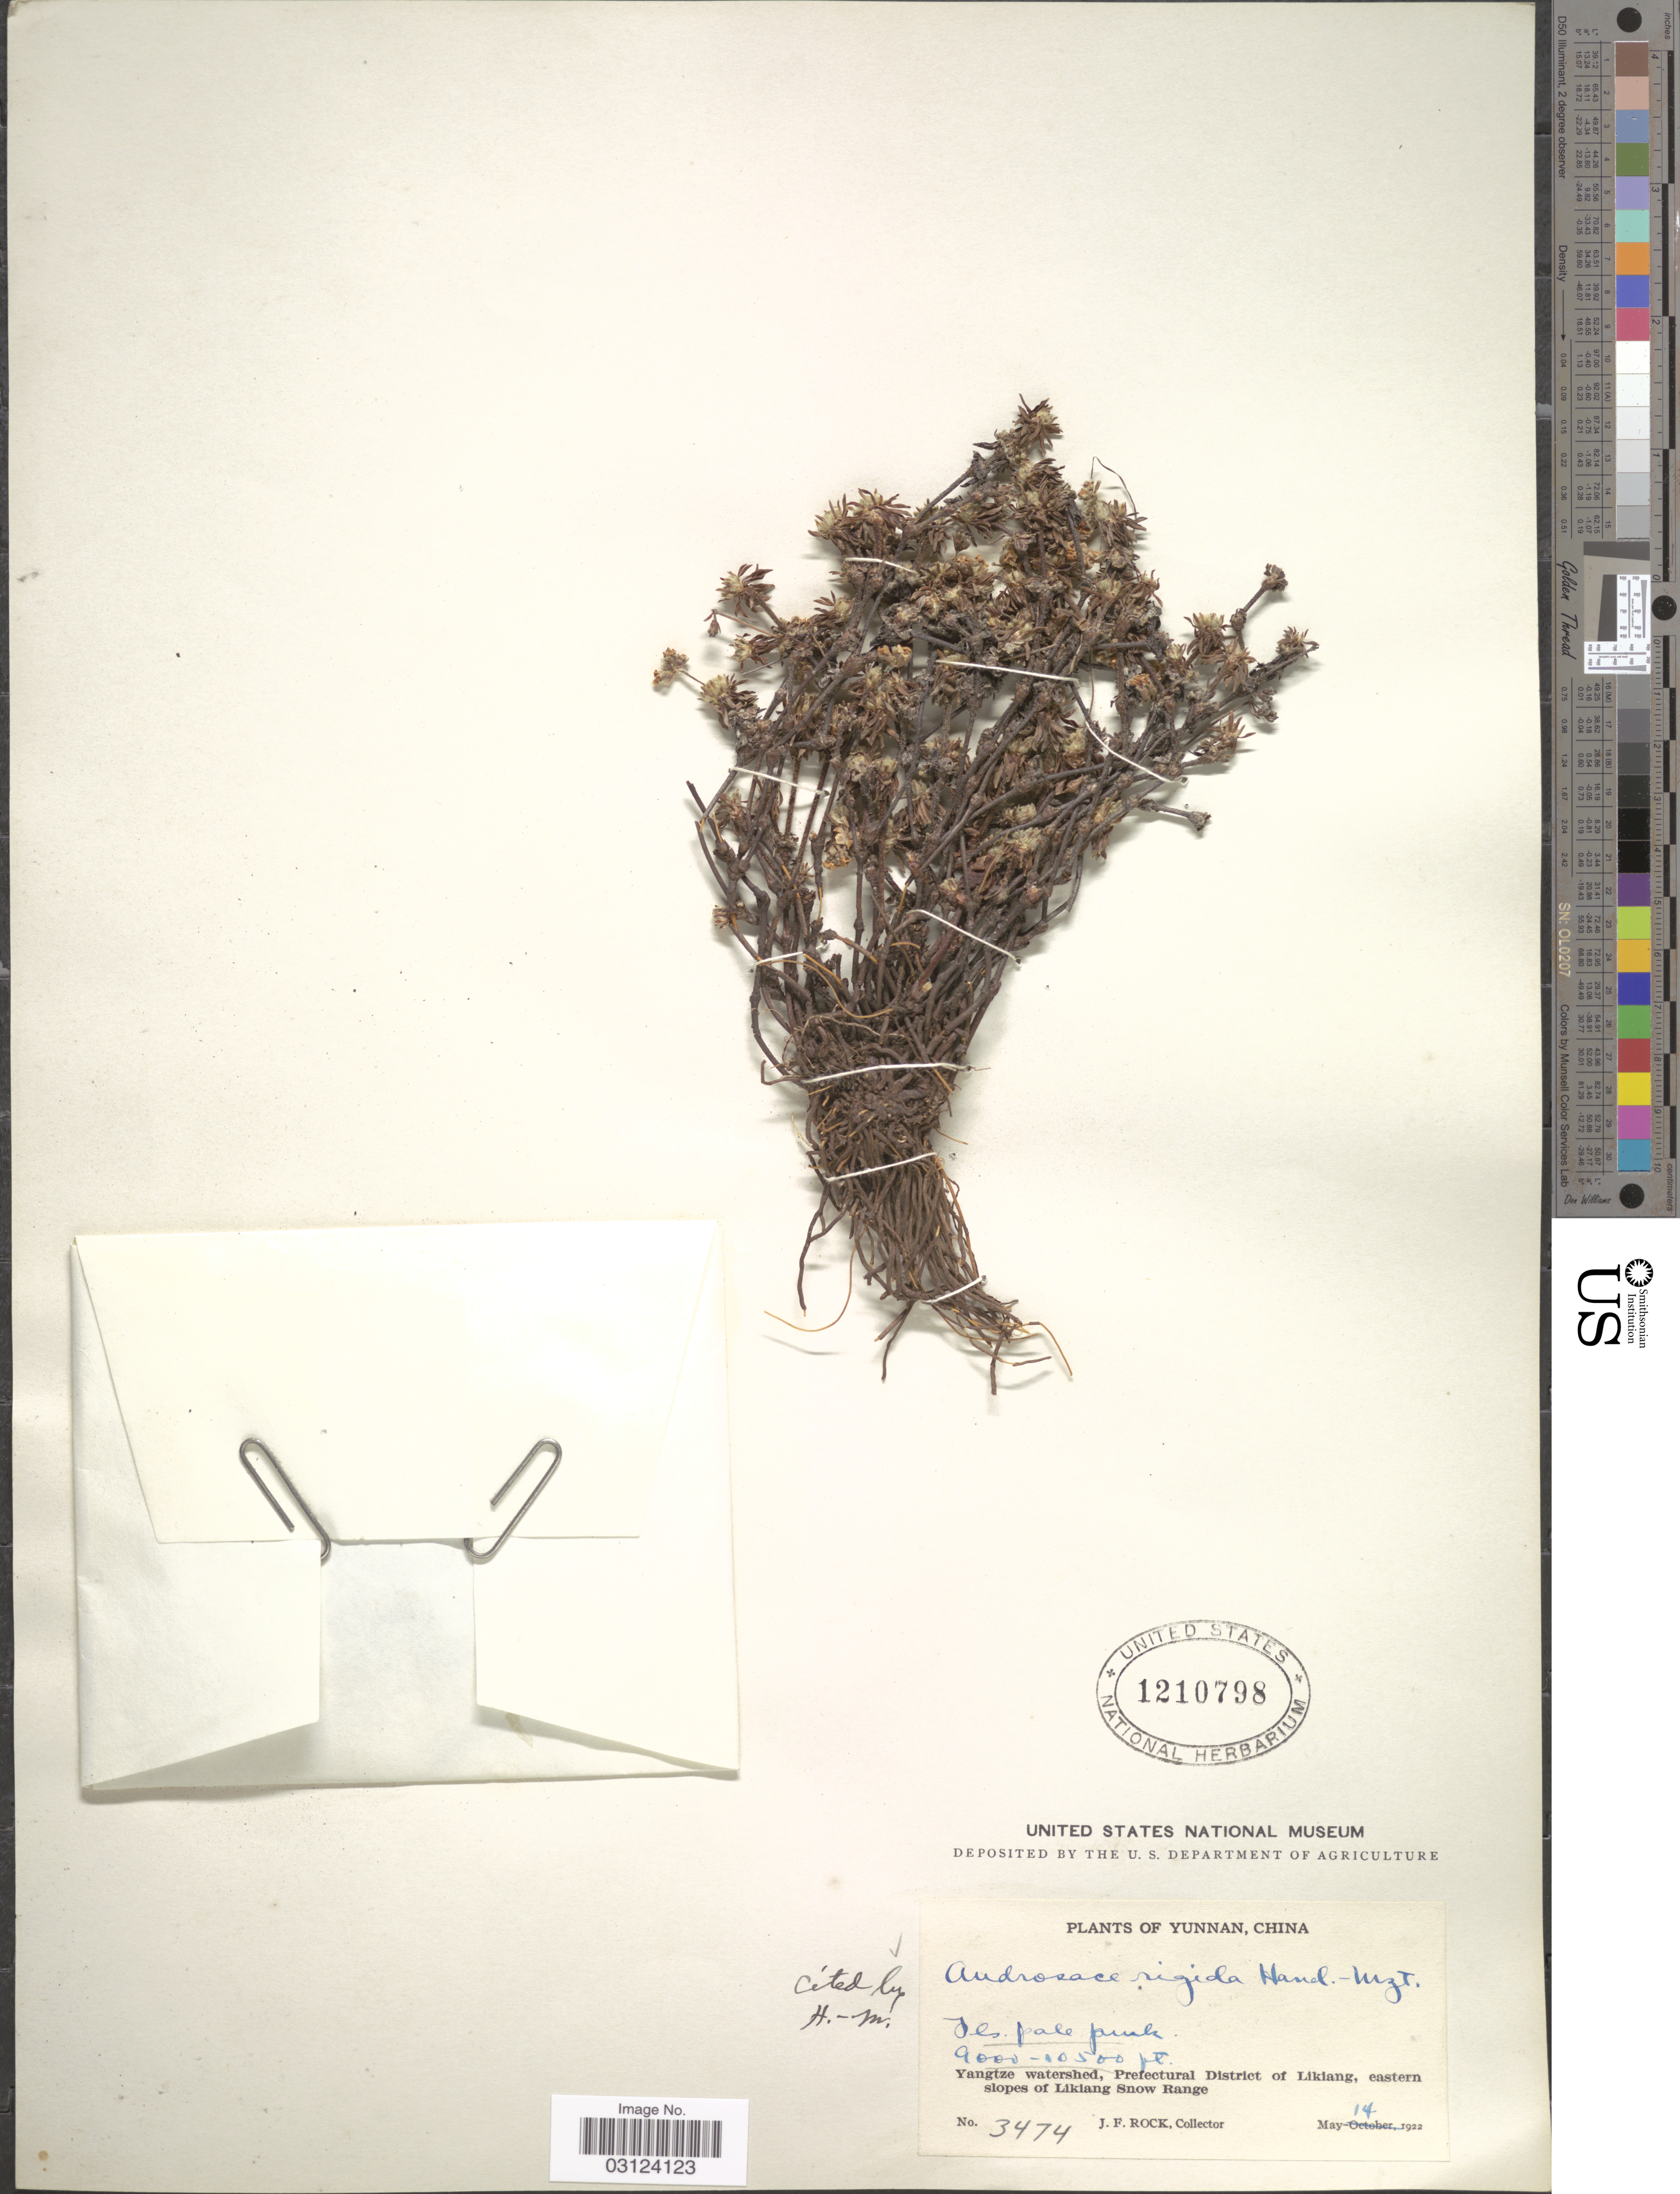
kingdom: Plantae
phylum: Tracheophyta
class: Magnoliopsida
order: Ericales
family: Primulaceae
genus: Androsace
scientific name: Androsace rigida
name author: Hand.-Mazz.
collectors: J. Rock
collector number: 3474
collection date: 1922-05-14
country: China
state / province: Yunnan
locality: Yangtze watershed, Prefectural District of Likiang, eastern slopes of Likiang Snow Range.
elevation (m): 2743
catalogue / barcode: US 1210798